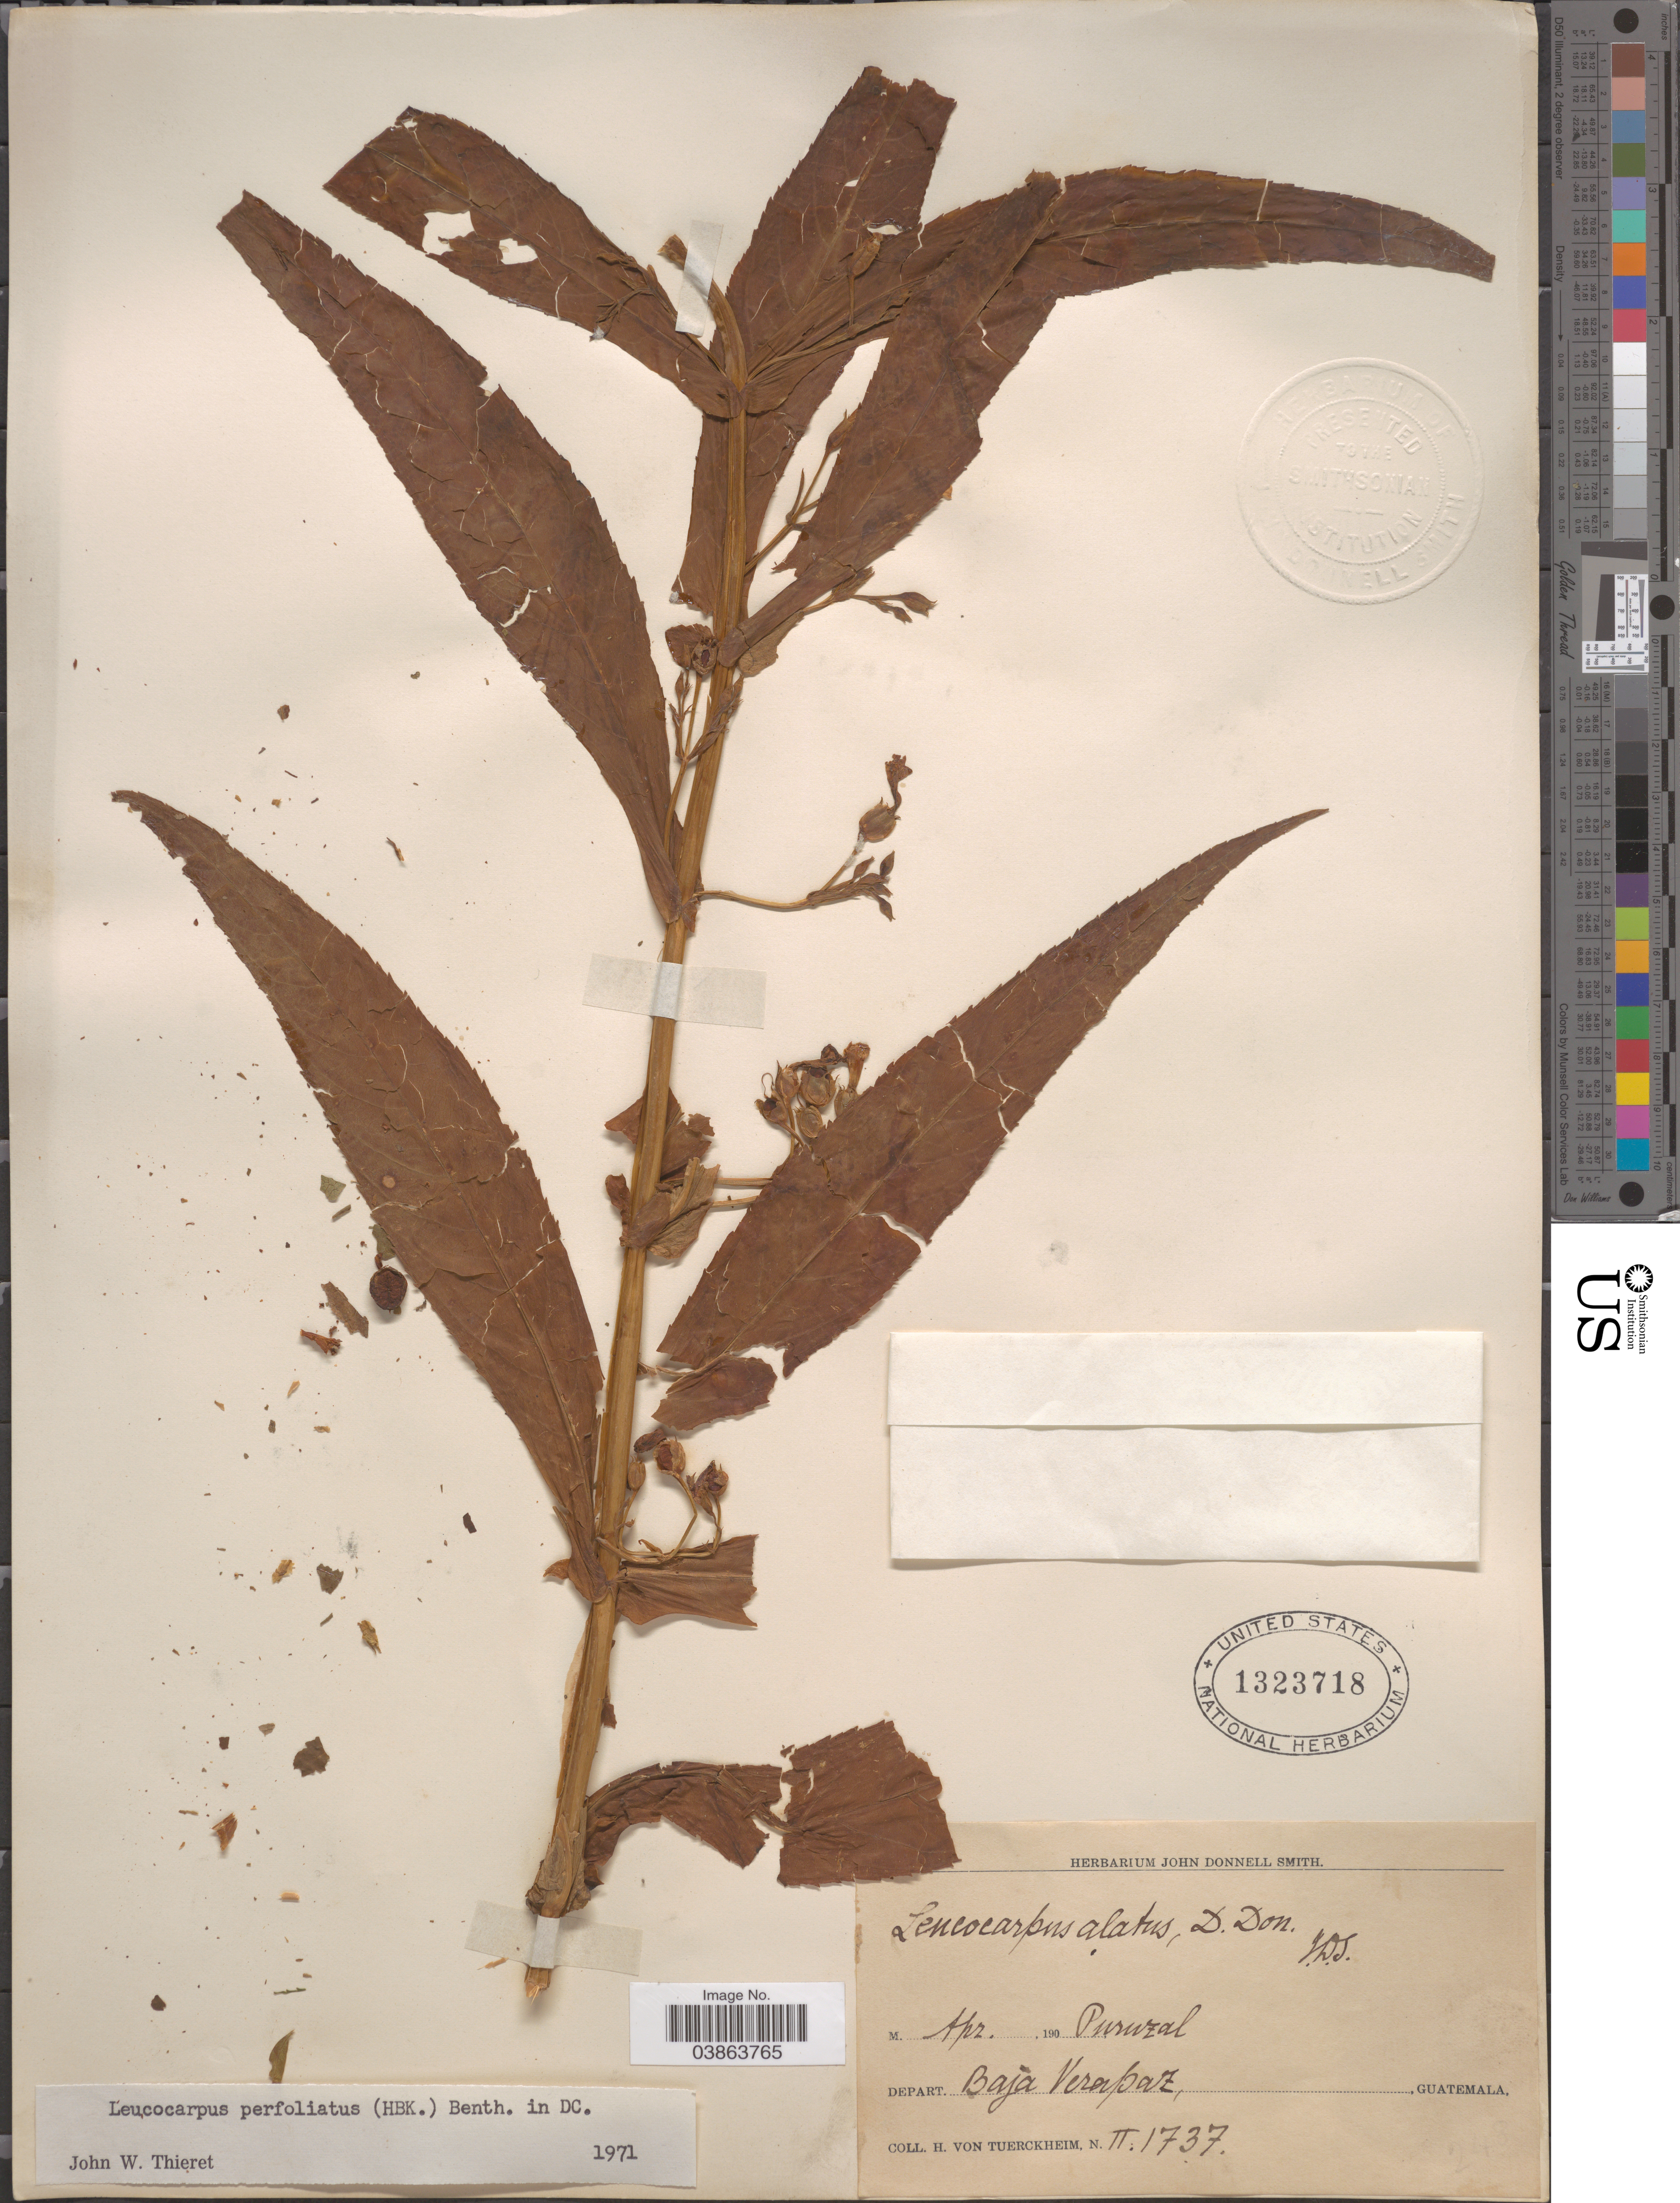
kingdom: Plantae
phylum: Tracheophyta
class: Magnoliopsida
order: Lamiales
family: Phrymaceae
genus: Leucocarpus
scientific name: Leucocarpus perfoliatus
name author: (Kunth) Benth.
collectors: H. von Tuerckheim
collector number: II 1737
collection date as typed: Apr. 190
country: Guatemala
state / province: Baja Verapaz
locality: Puruzal. Depart. Baja Verapaz.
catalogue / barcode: US 1323718